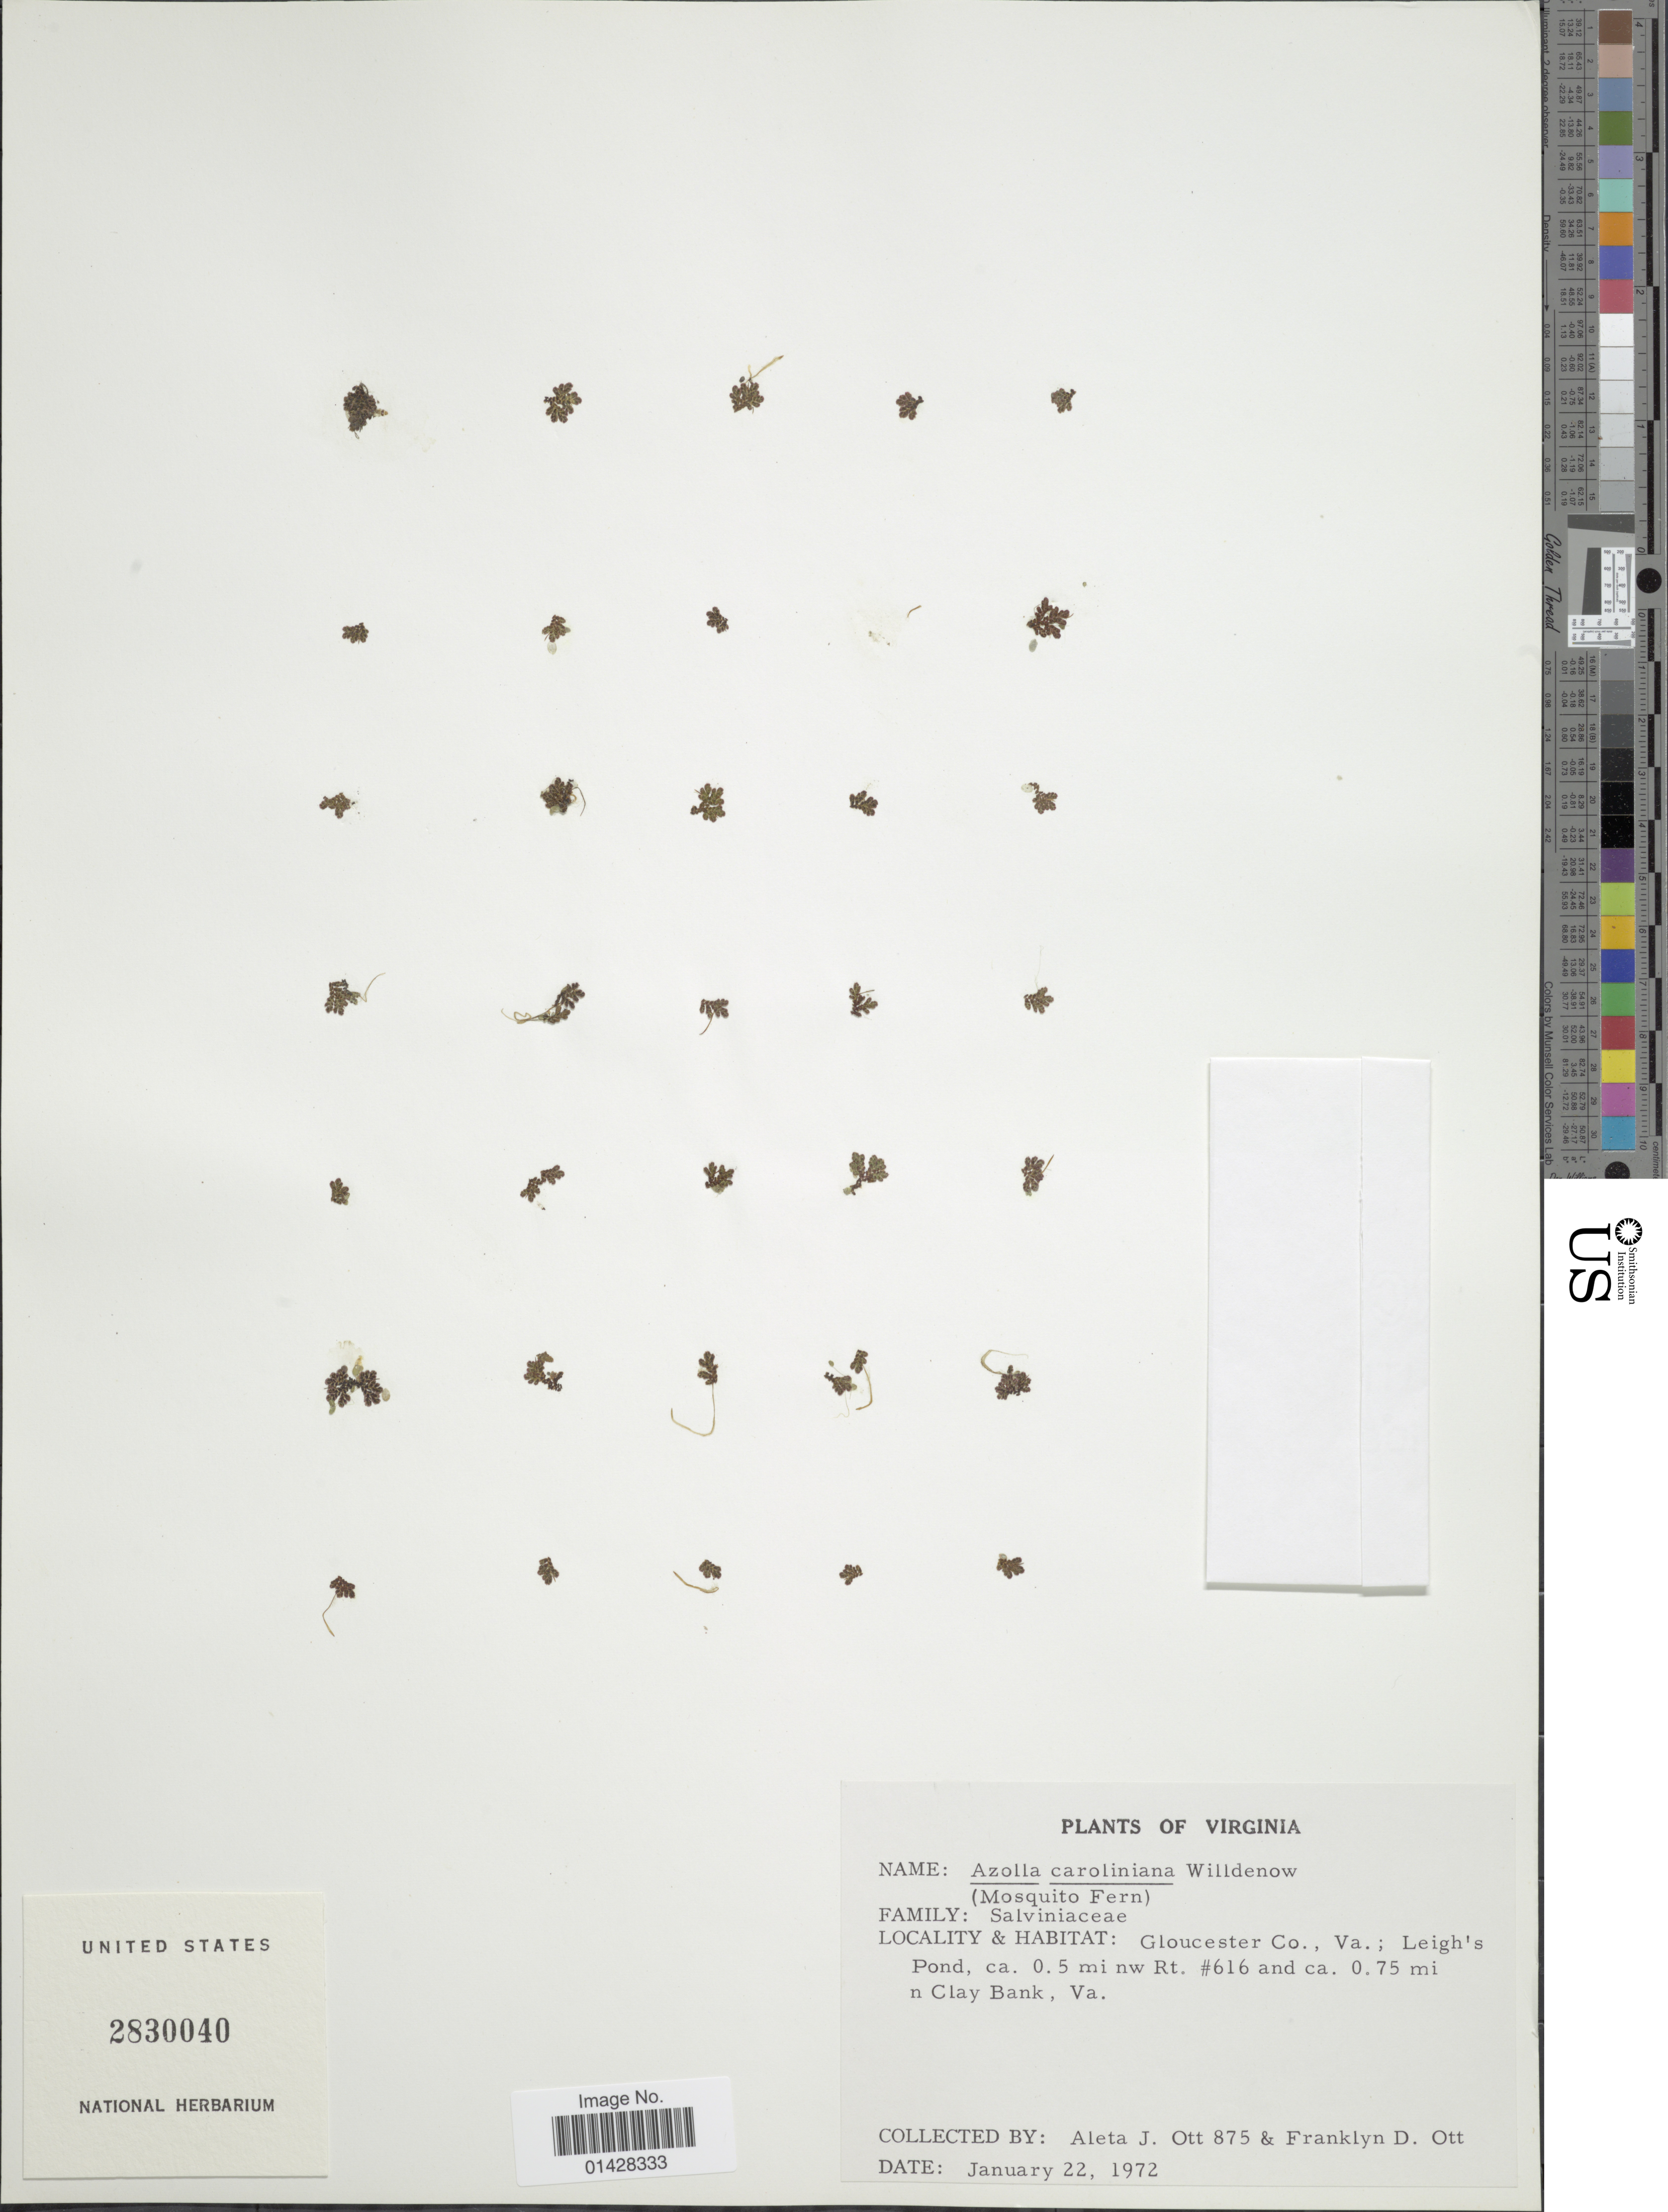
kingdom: Plantae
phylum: Tracheophyta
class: Polypodiopsida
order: Salviniales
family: Salviniaceae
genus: Azolla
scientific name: Azolla caroliniana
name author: Willd.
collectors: A. Ott & F. Ott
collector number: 875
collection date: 1972-01-22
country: United States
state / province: Virginia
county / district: Gloucester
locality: Va.'Leigh's Pond, ca. 0.5 mi nw Rt. #616 and ca. 0.75 mi n Claybank, Va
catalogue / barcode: US 2830040